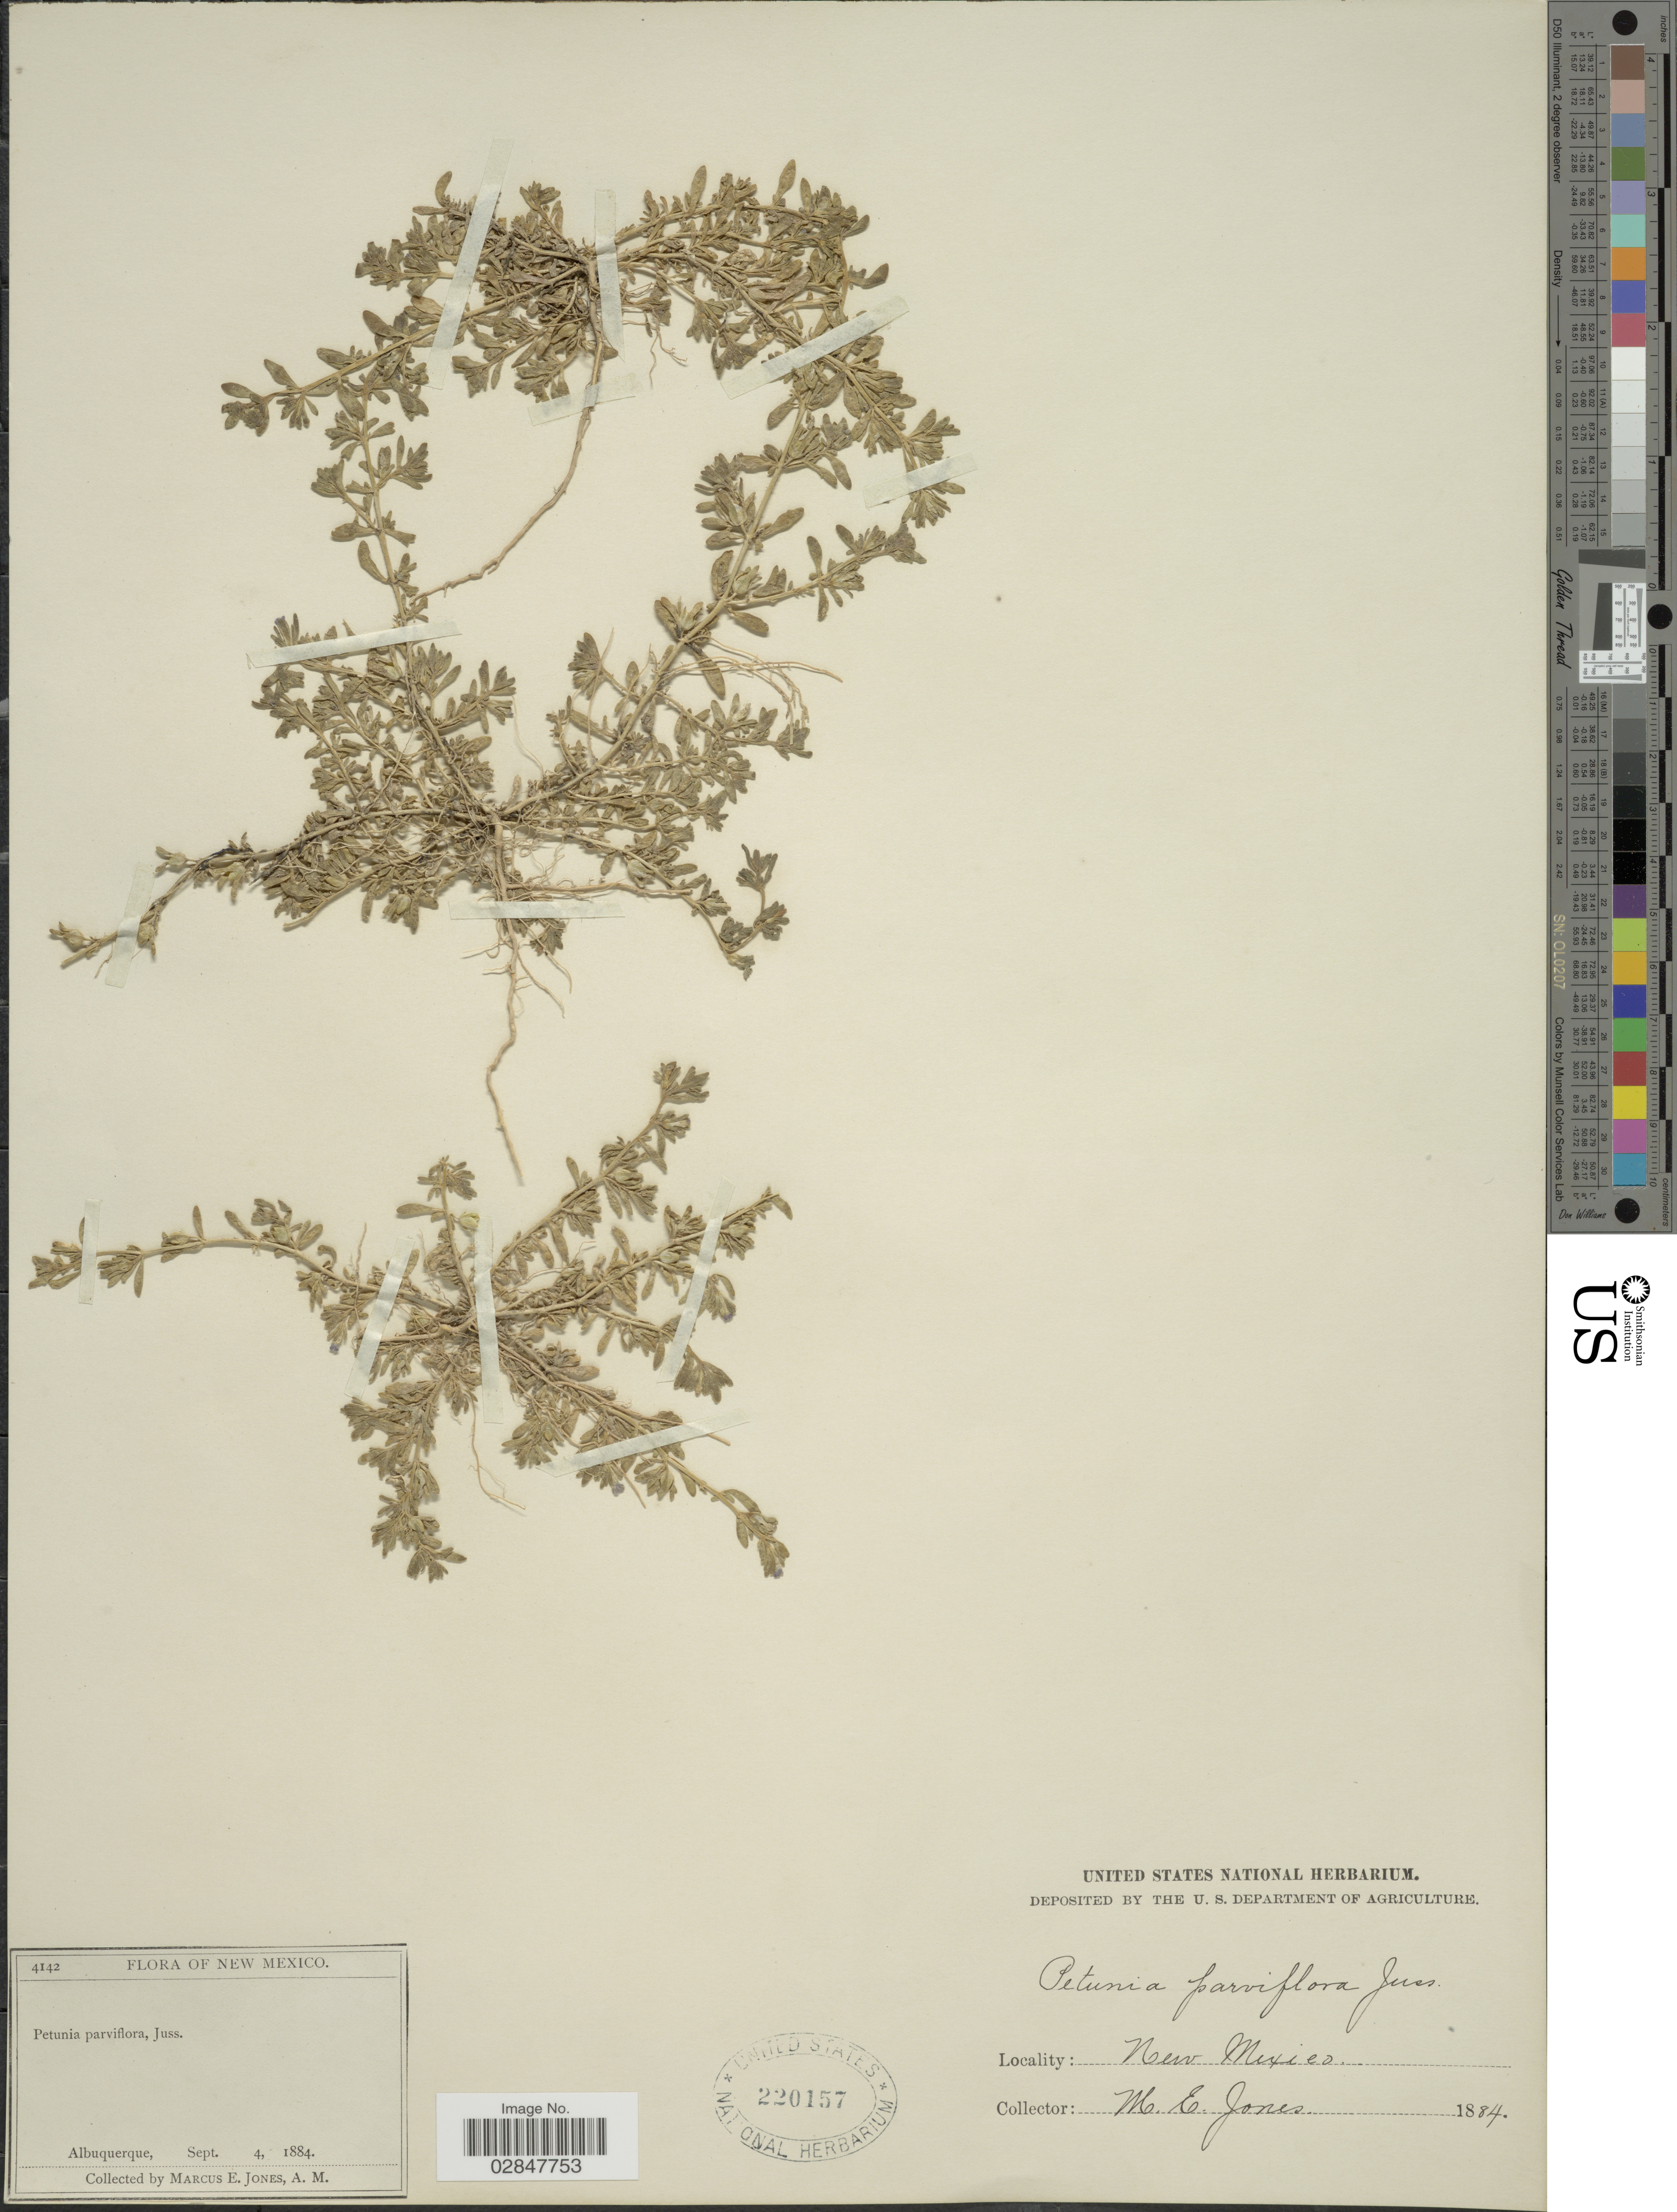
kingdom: Plantae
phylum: Tracheophyta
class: Magnoliopsida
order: Solanales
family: Solanaceae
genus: Petunia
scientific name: Petunia parviflora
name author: Juss.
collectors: M. E. Jones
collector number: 4142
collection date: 1884-09-04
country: United States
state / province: New Mexico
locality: Albuquerque.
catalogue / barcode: US 220157